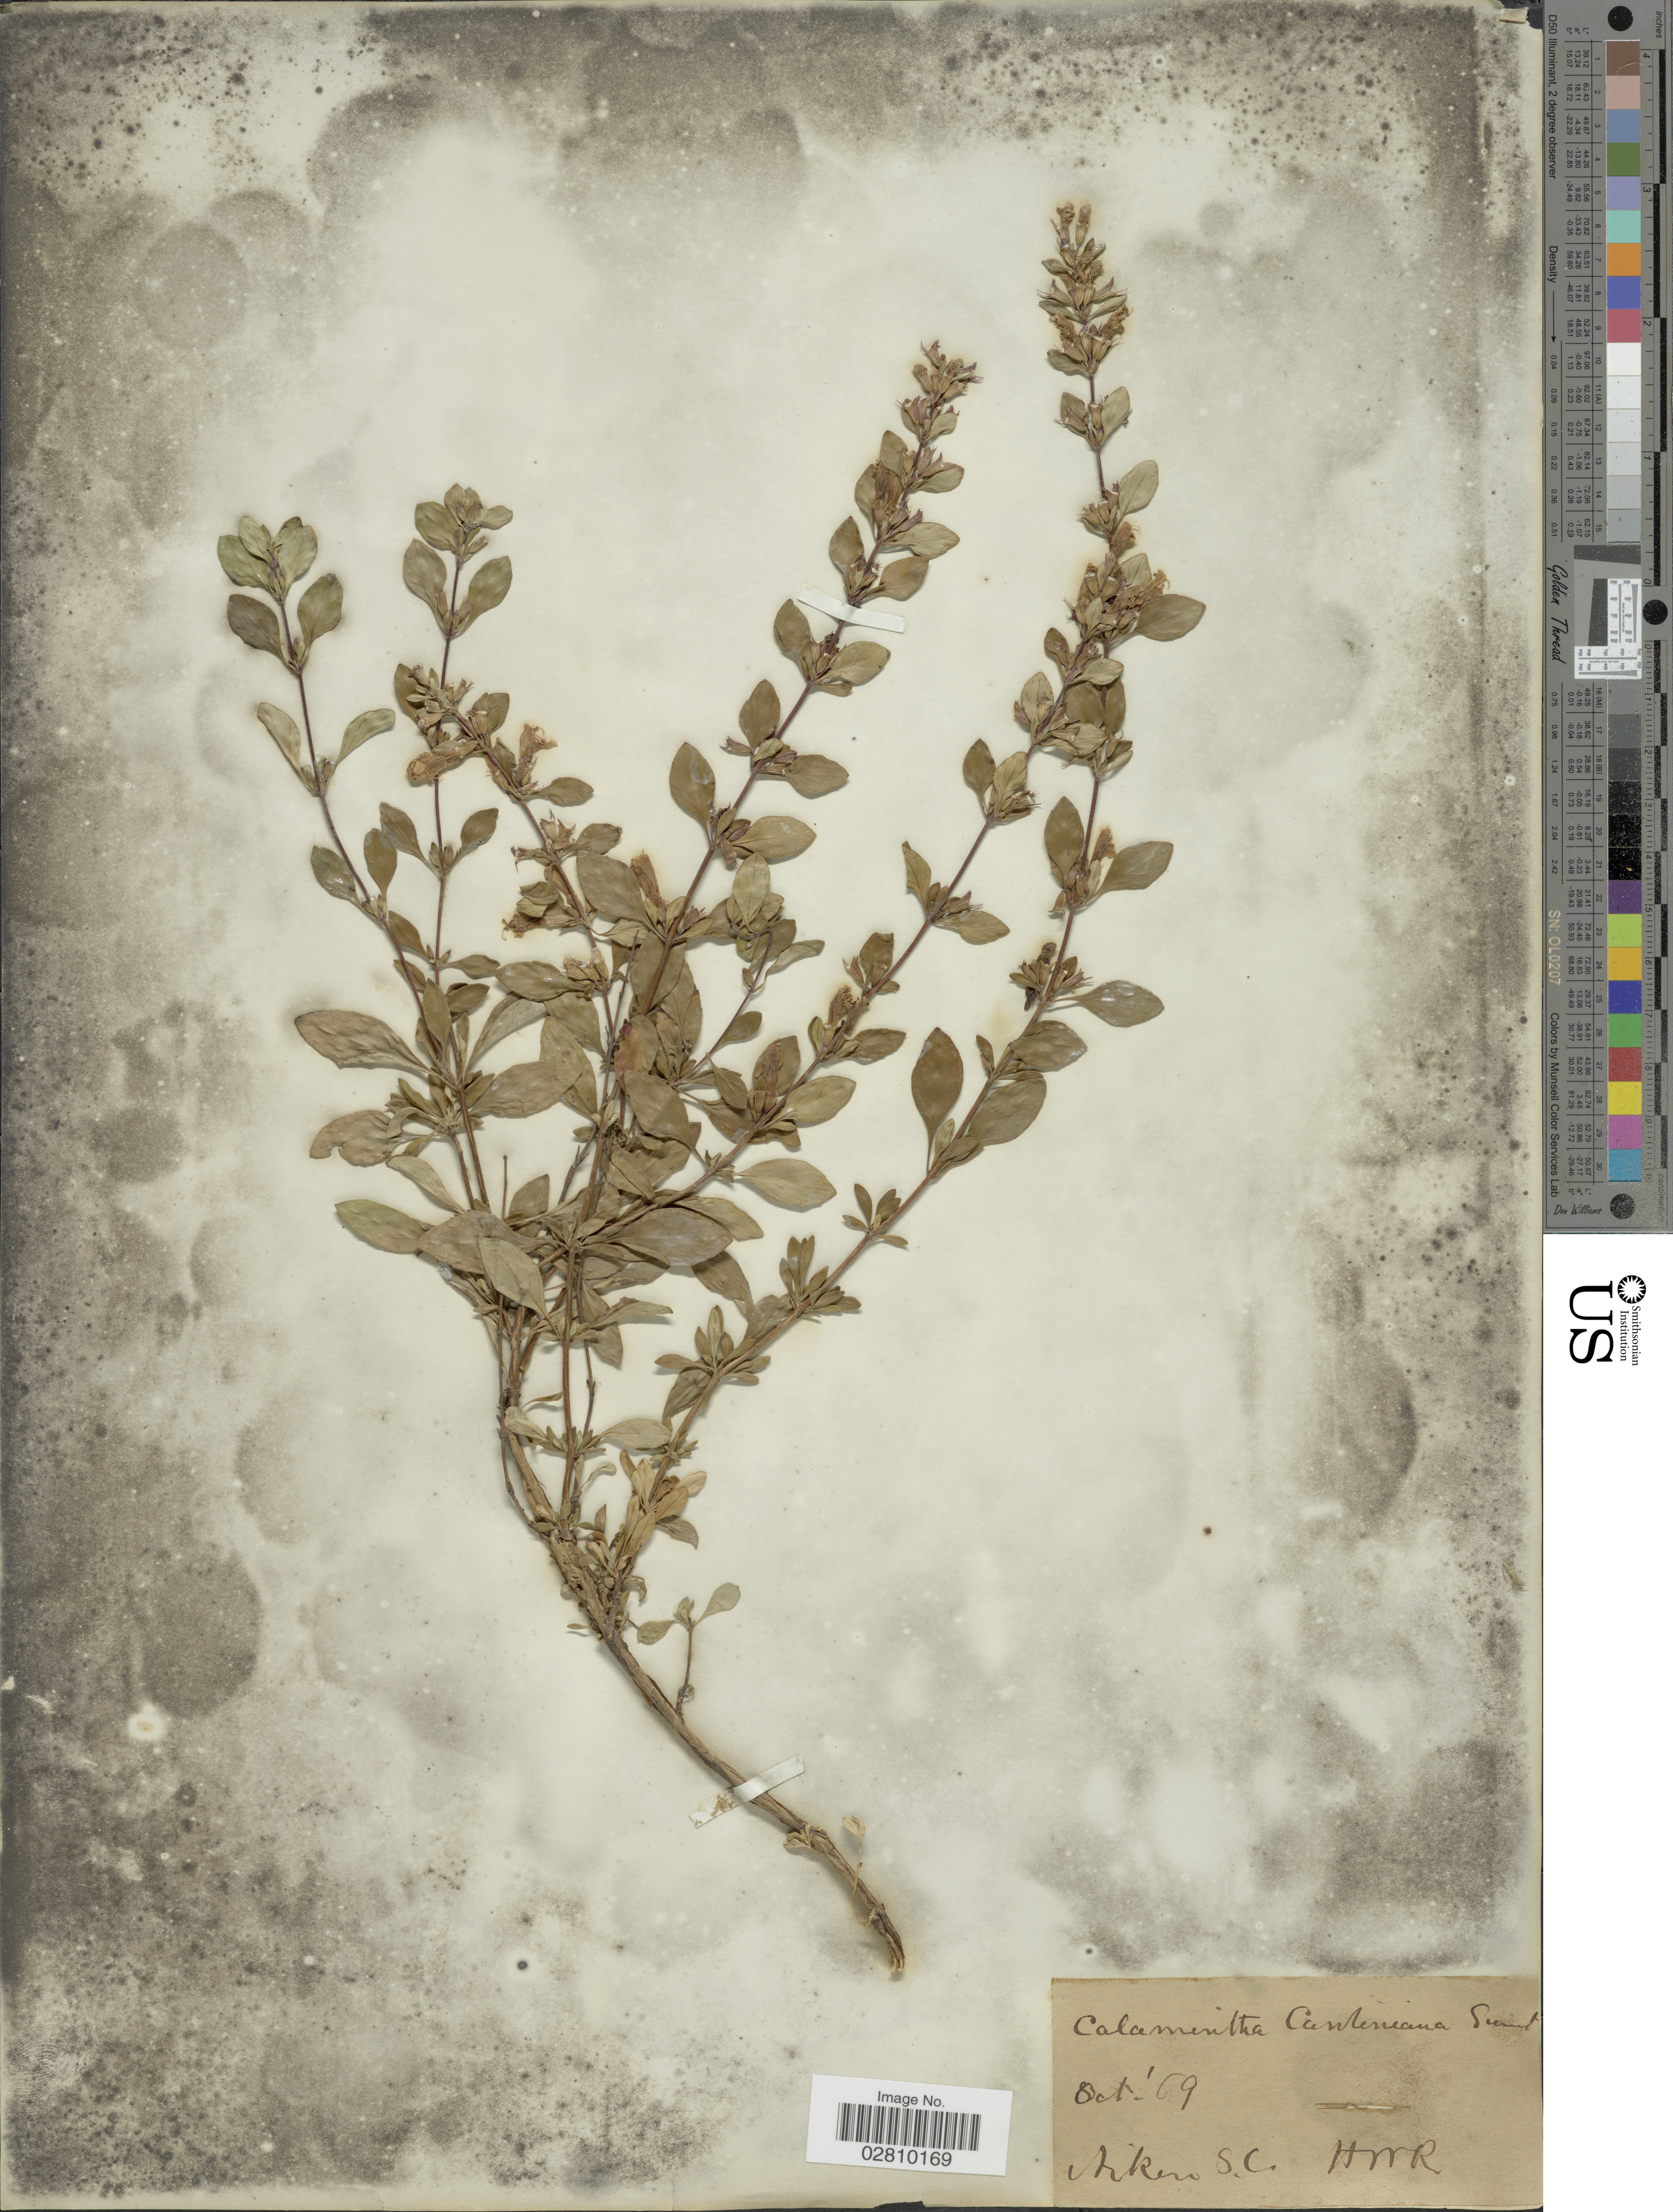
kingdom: Plantae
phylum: Tracheophyta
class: Magnoliopsida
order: Lamiales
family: Lamiaceae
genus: Clinopodium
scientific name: Clinopodium carolinianum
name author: Mill.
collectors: H. W. R.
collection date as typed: Transcribed d/m/y: /10/69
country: United States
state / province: South Carolina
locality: Aiken, S.C.